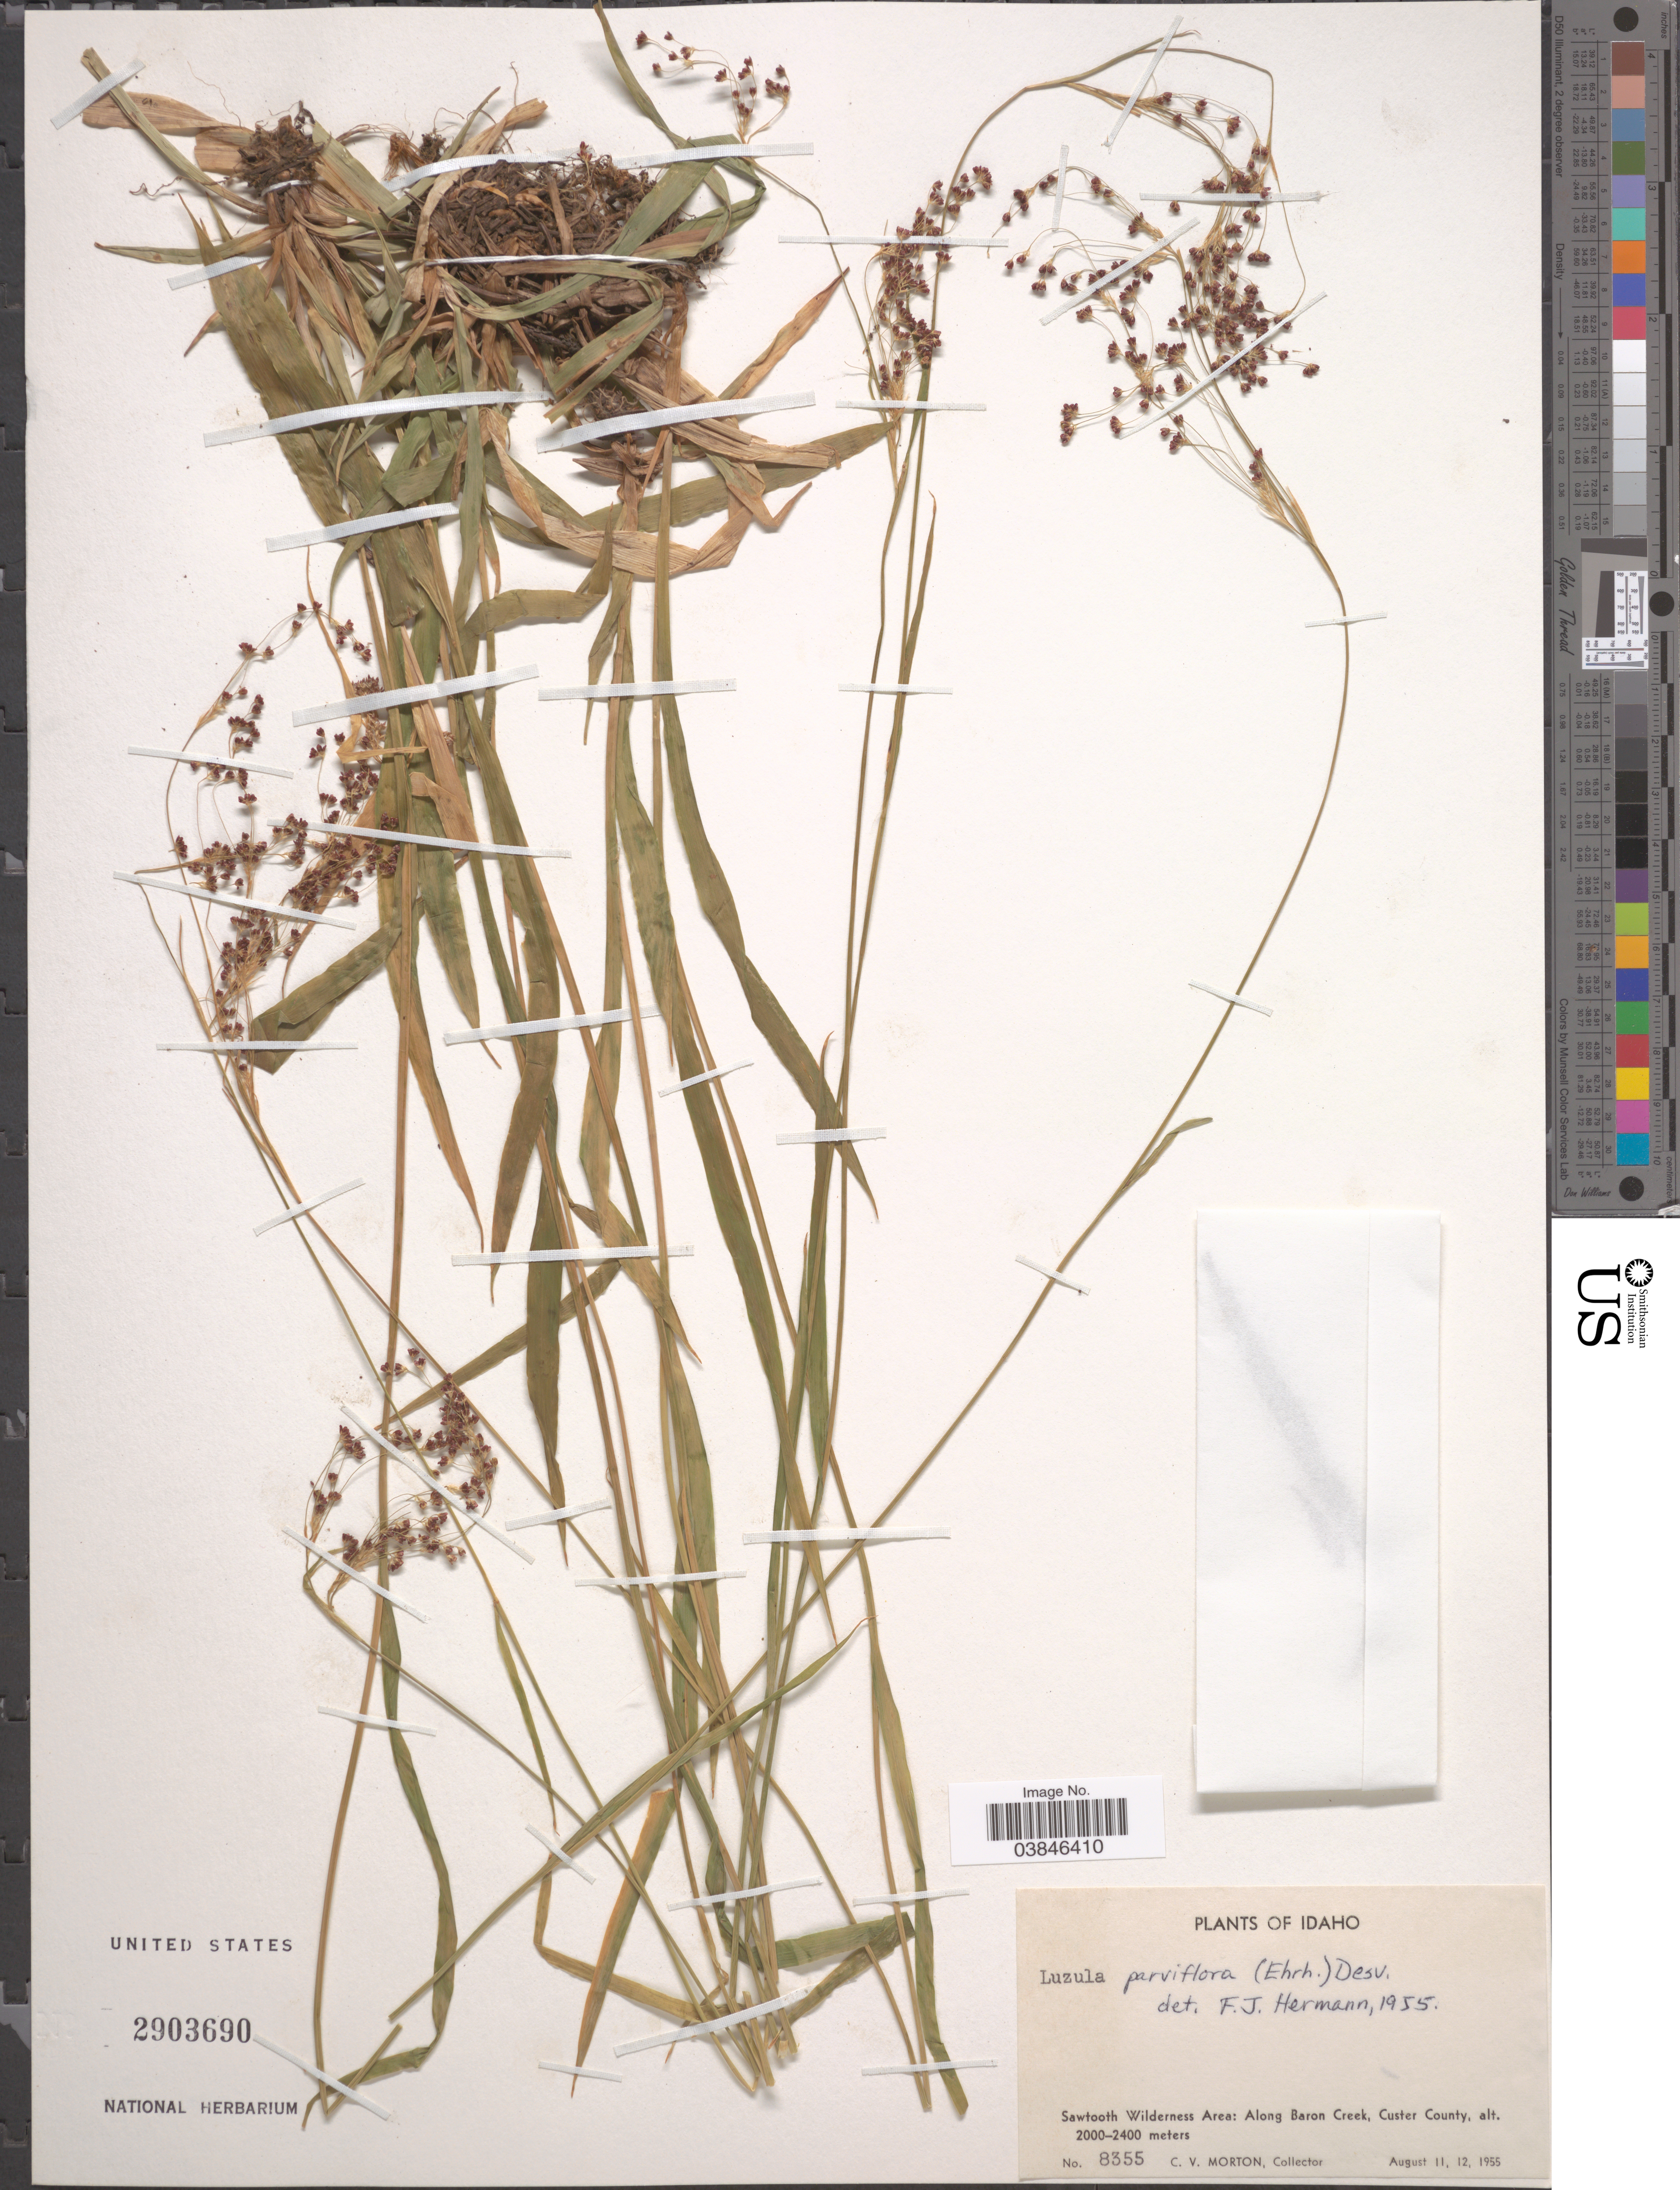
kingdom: Plantae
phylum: Tracheophyta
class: Liliopsida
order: Poales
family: Juncaceae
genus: Luzula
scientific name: Luzula parviflora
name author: (Ehrh.) Desv.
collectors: C. V. Morton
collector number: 8355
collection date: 1955-08-11/1955-08-12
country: United States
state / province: Idaho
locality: Sawtooth Wilderness Area: Along Baron Creek, Custer County.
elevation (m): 2000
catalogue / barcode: US 2903690